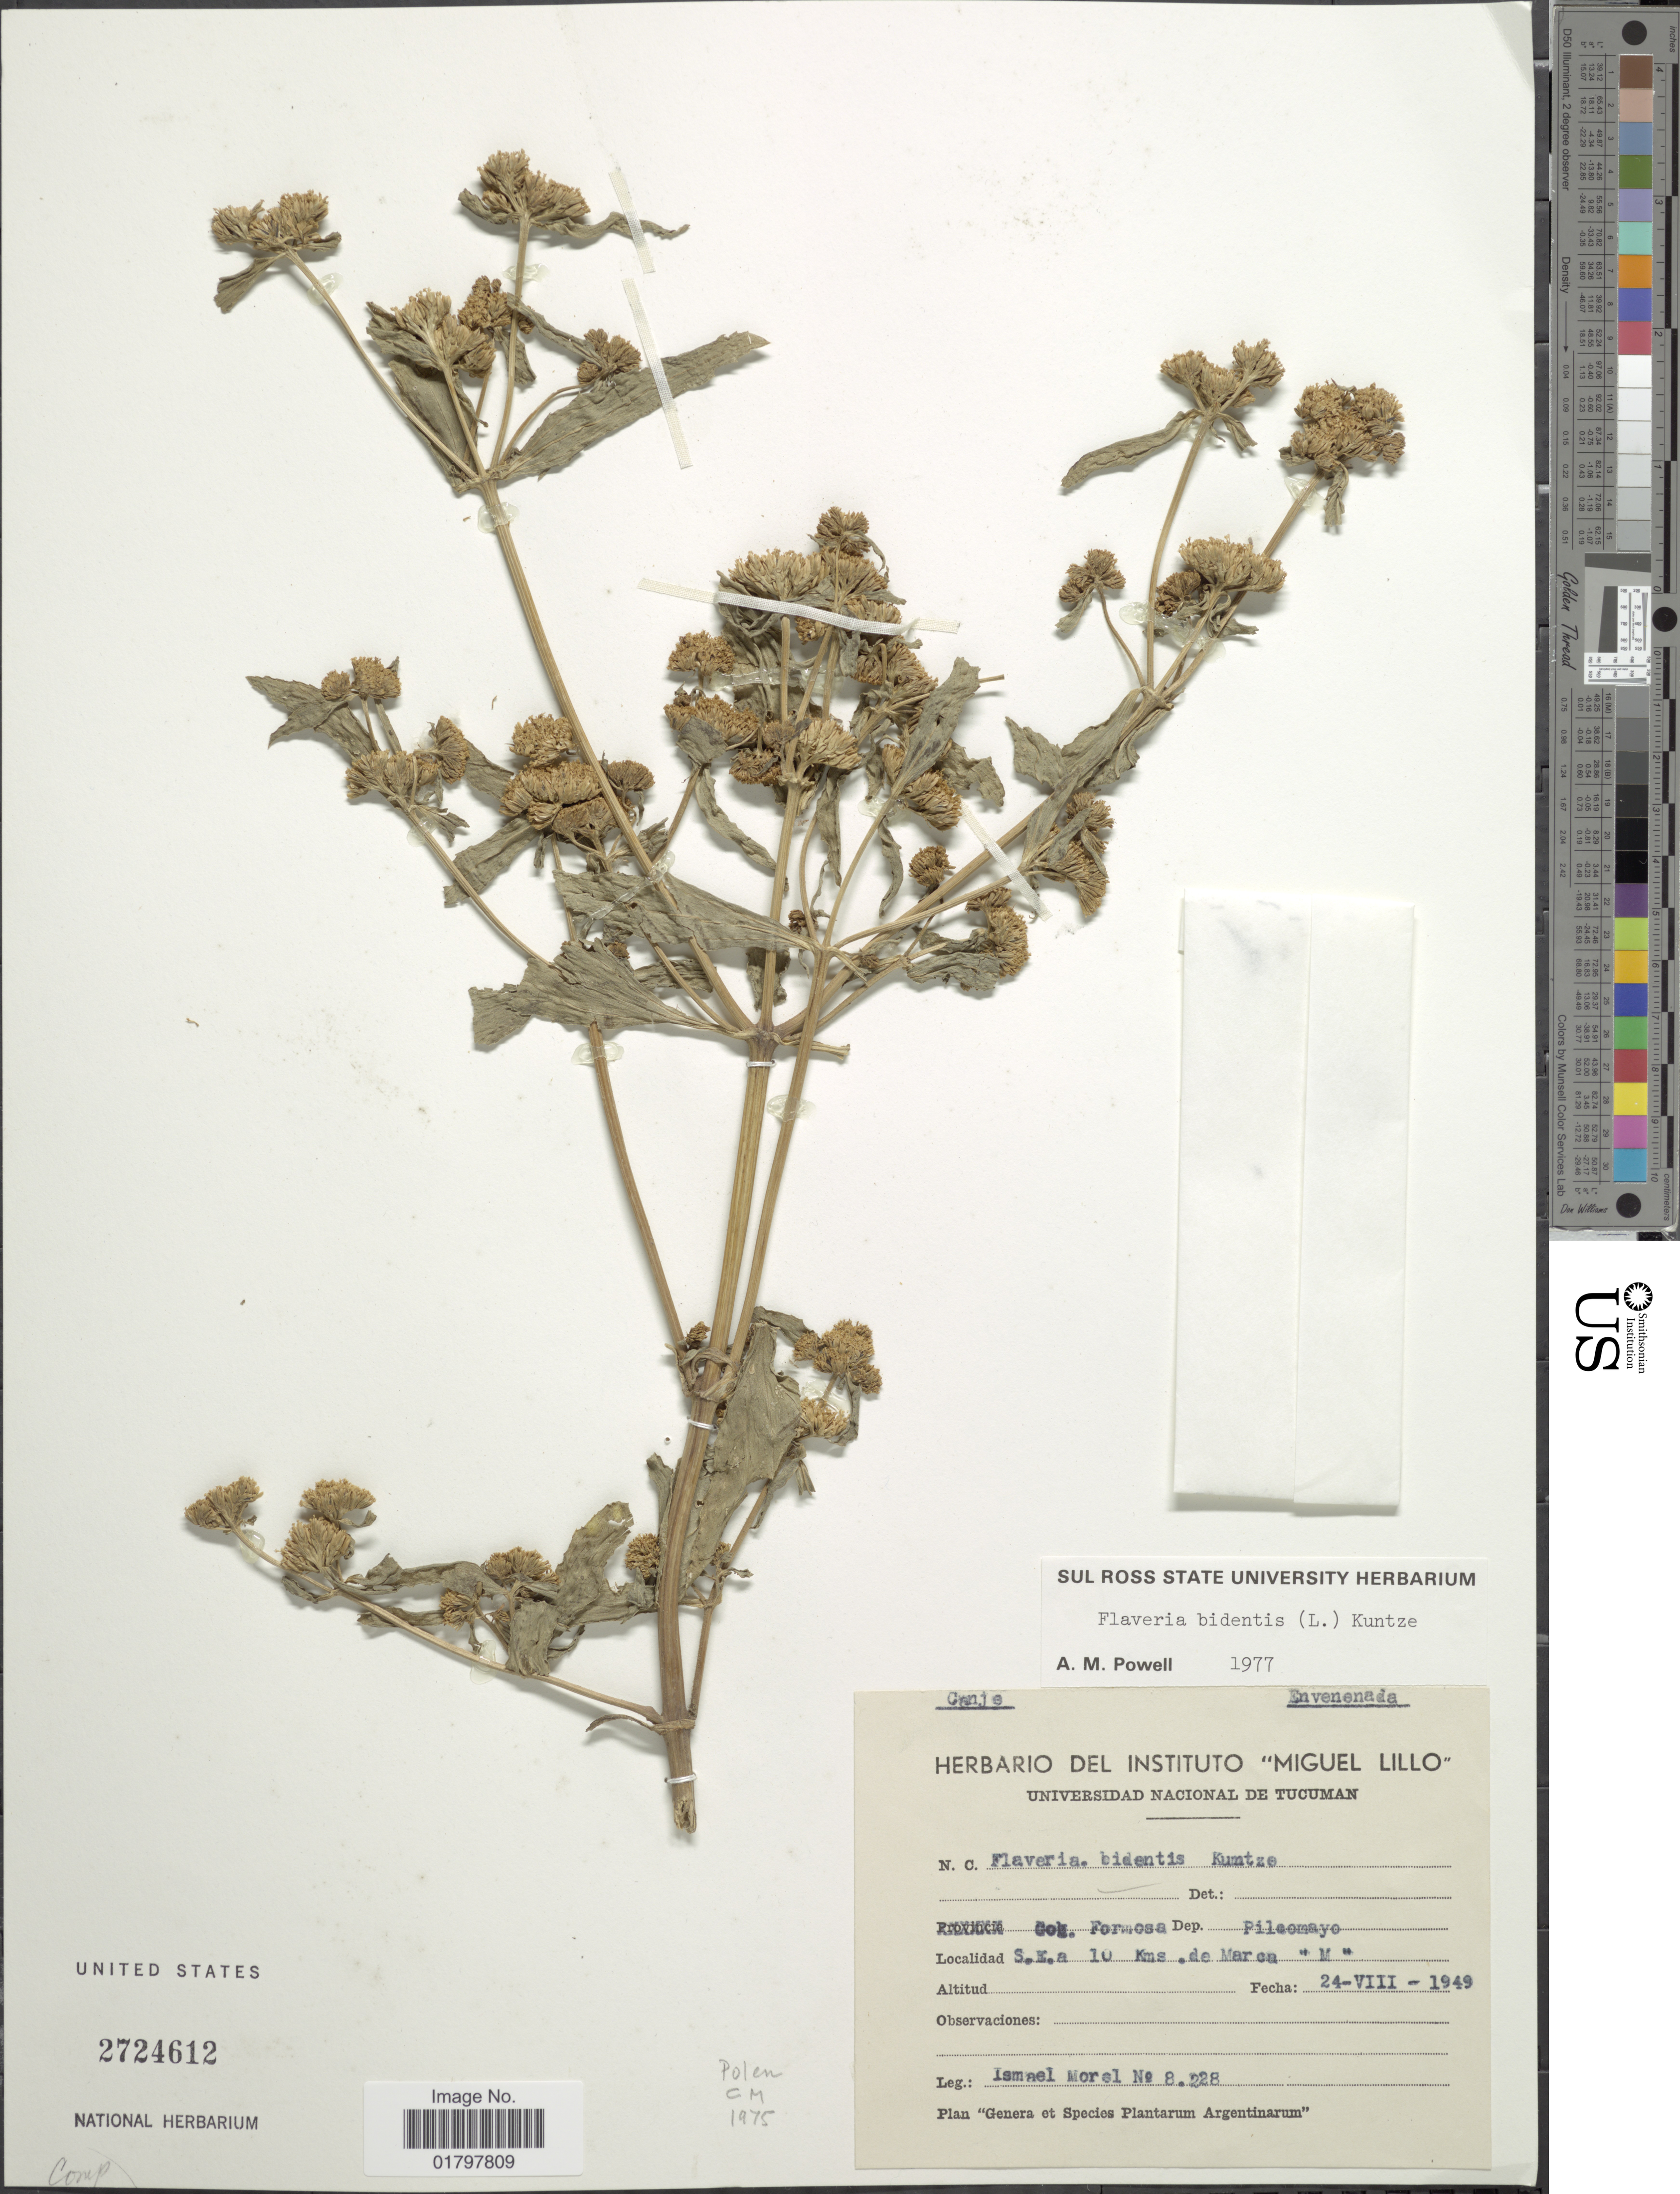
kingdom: Plantae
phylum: Tracheophyta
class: Magnoliopsida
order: Asterales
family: Asteraceae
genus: Flaveria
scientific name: Flaveria bidentis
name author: (L.) Kuntze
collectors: I. Morel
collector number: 8228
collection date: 1949-08-24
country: Argentina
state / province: Formosa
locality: Gob. Formosa. Dep. Pilcomayo. S.K.a. 10 Kms. de Marca "M"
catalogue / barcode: US 2724612